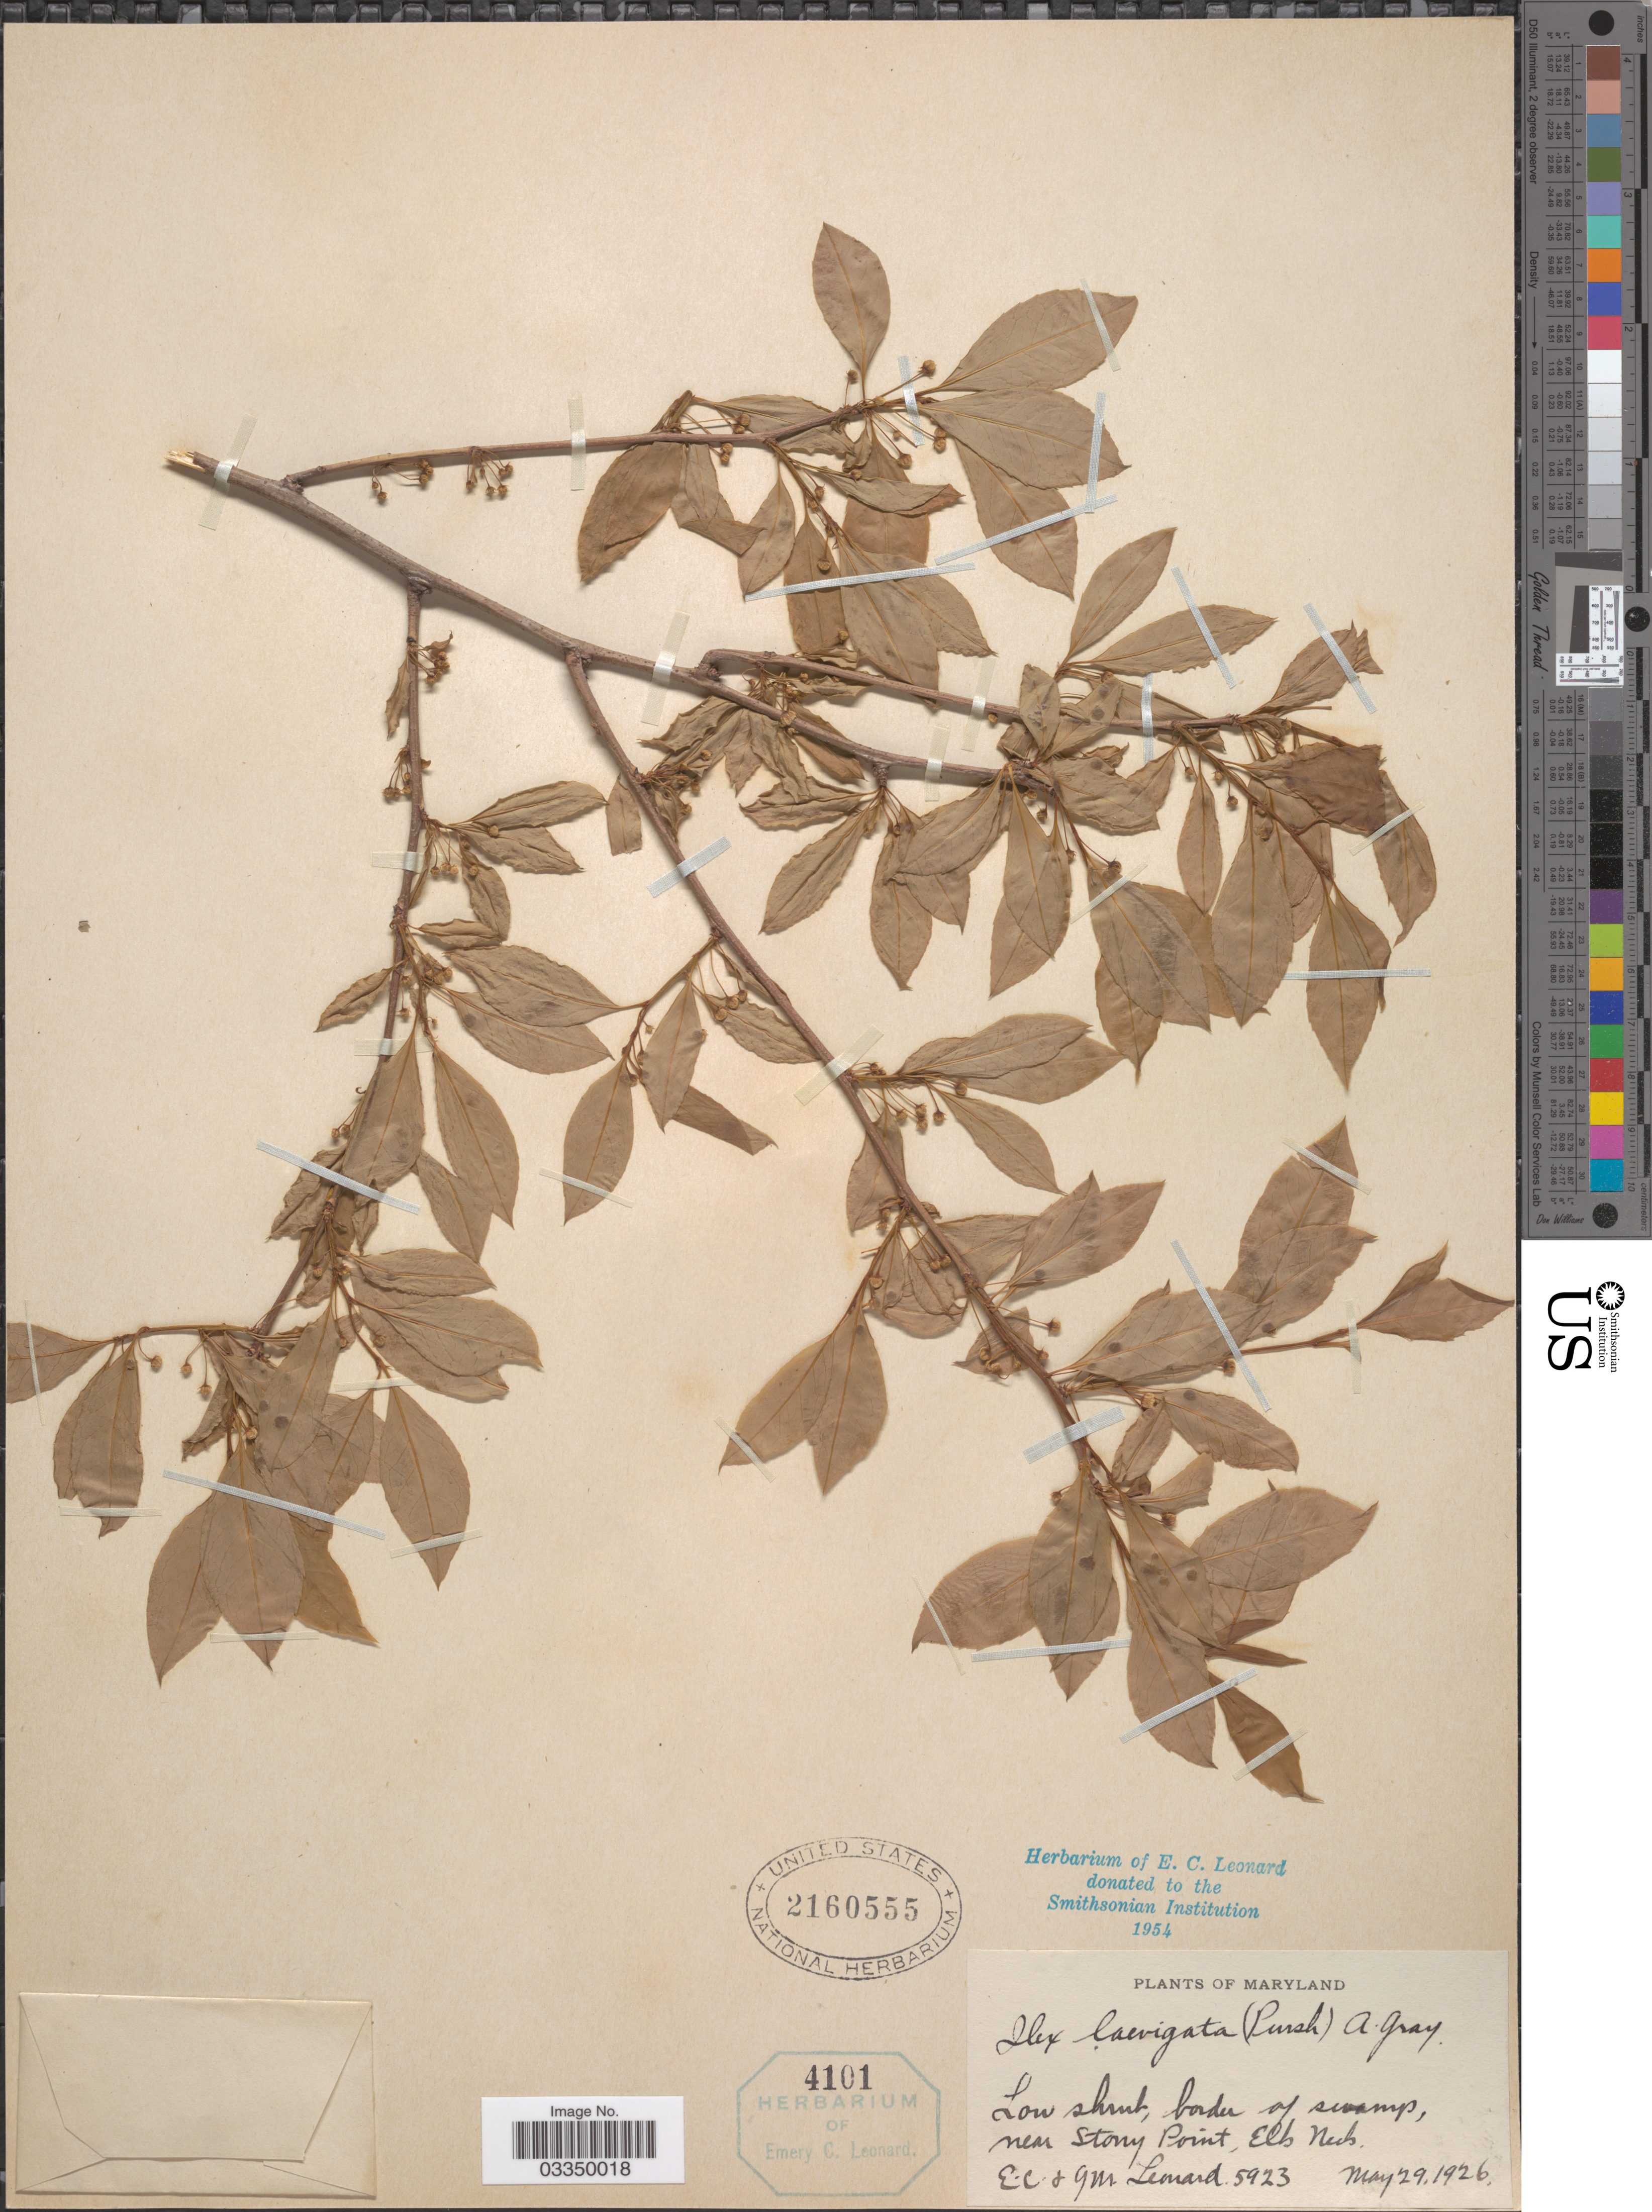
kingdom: Plantae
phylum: Tracheophyta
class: Magnoliopsida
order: Aquifoliales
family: Aquifoliaceae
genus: Ilex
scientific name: Ilex laevigata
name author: (Pursh) A. Gray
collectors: E. C. Leonard & G. M. Leonard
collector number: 5923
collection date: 1926-05-29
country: United States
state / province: Maryland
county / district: Cecil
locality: Border of swamp, near Stony Point, Elk Neck.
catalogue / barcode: US 2160555